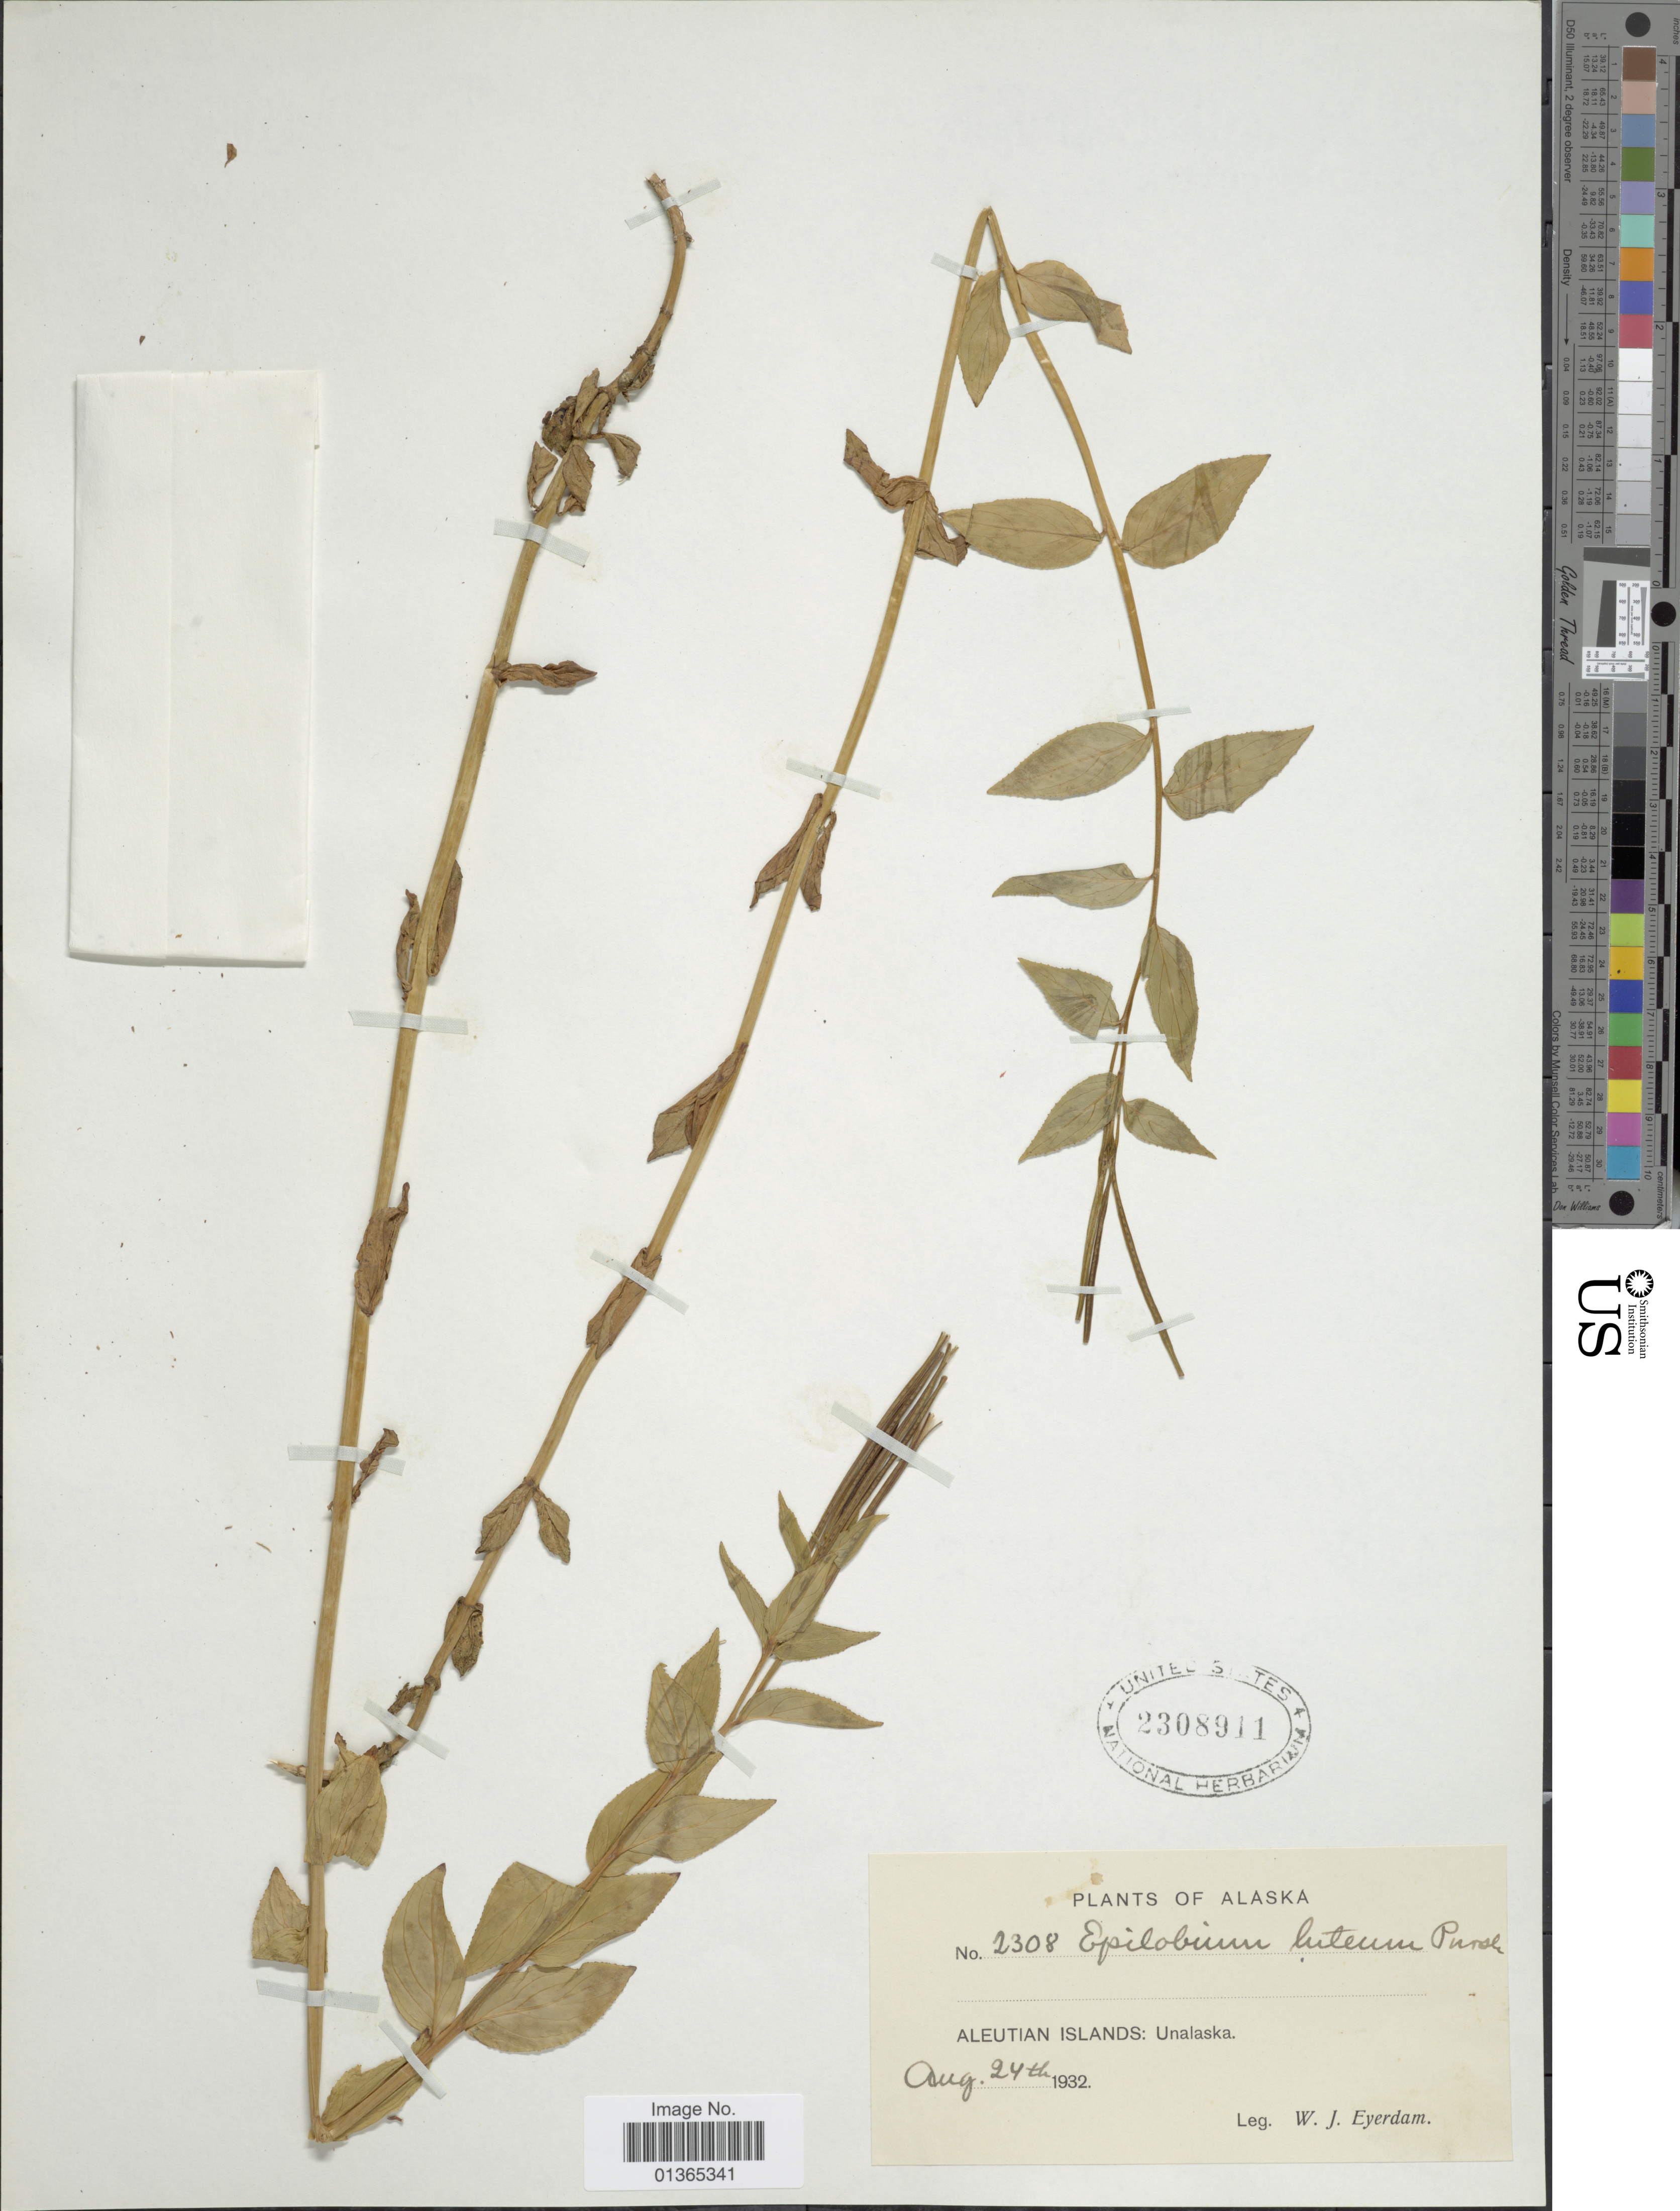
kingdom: Plantae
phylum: Tracheophyta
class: Magnoliopsida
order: Myrtales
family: Onagraceae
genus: Epilobium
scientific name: Epilobium luteum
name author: Pursh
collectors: W. J. Eyerdam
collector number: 2308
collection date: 1932-08-24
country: United States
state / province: Alaska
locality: Aleutian Islands: Unalaska.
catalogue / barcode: US 2308911